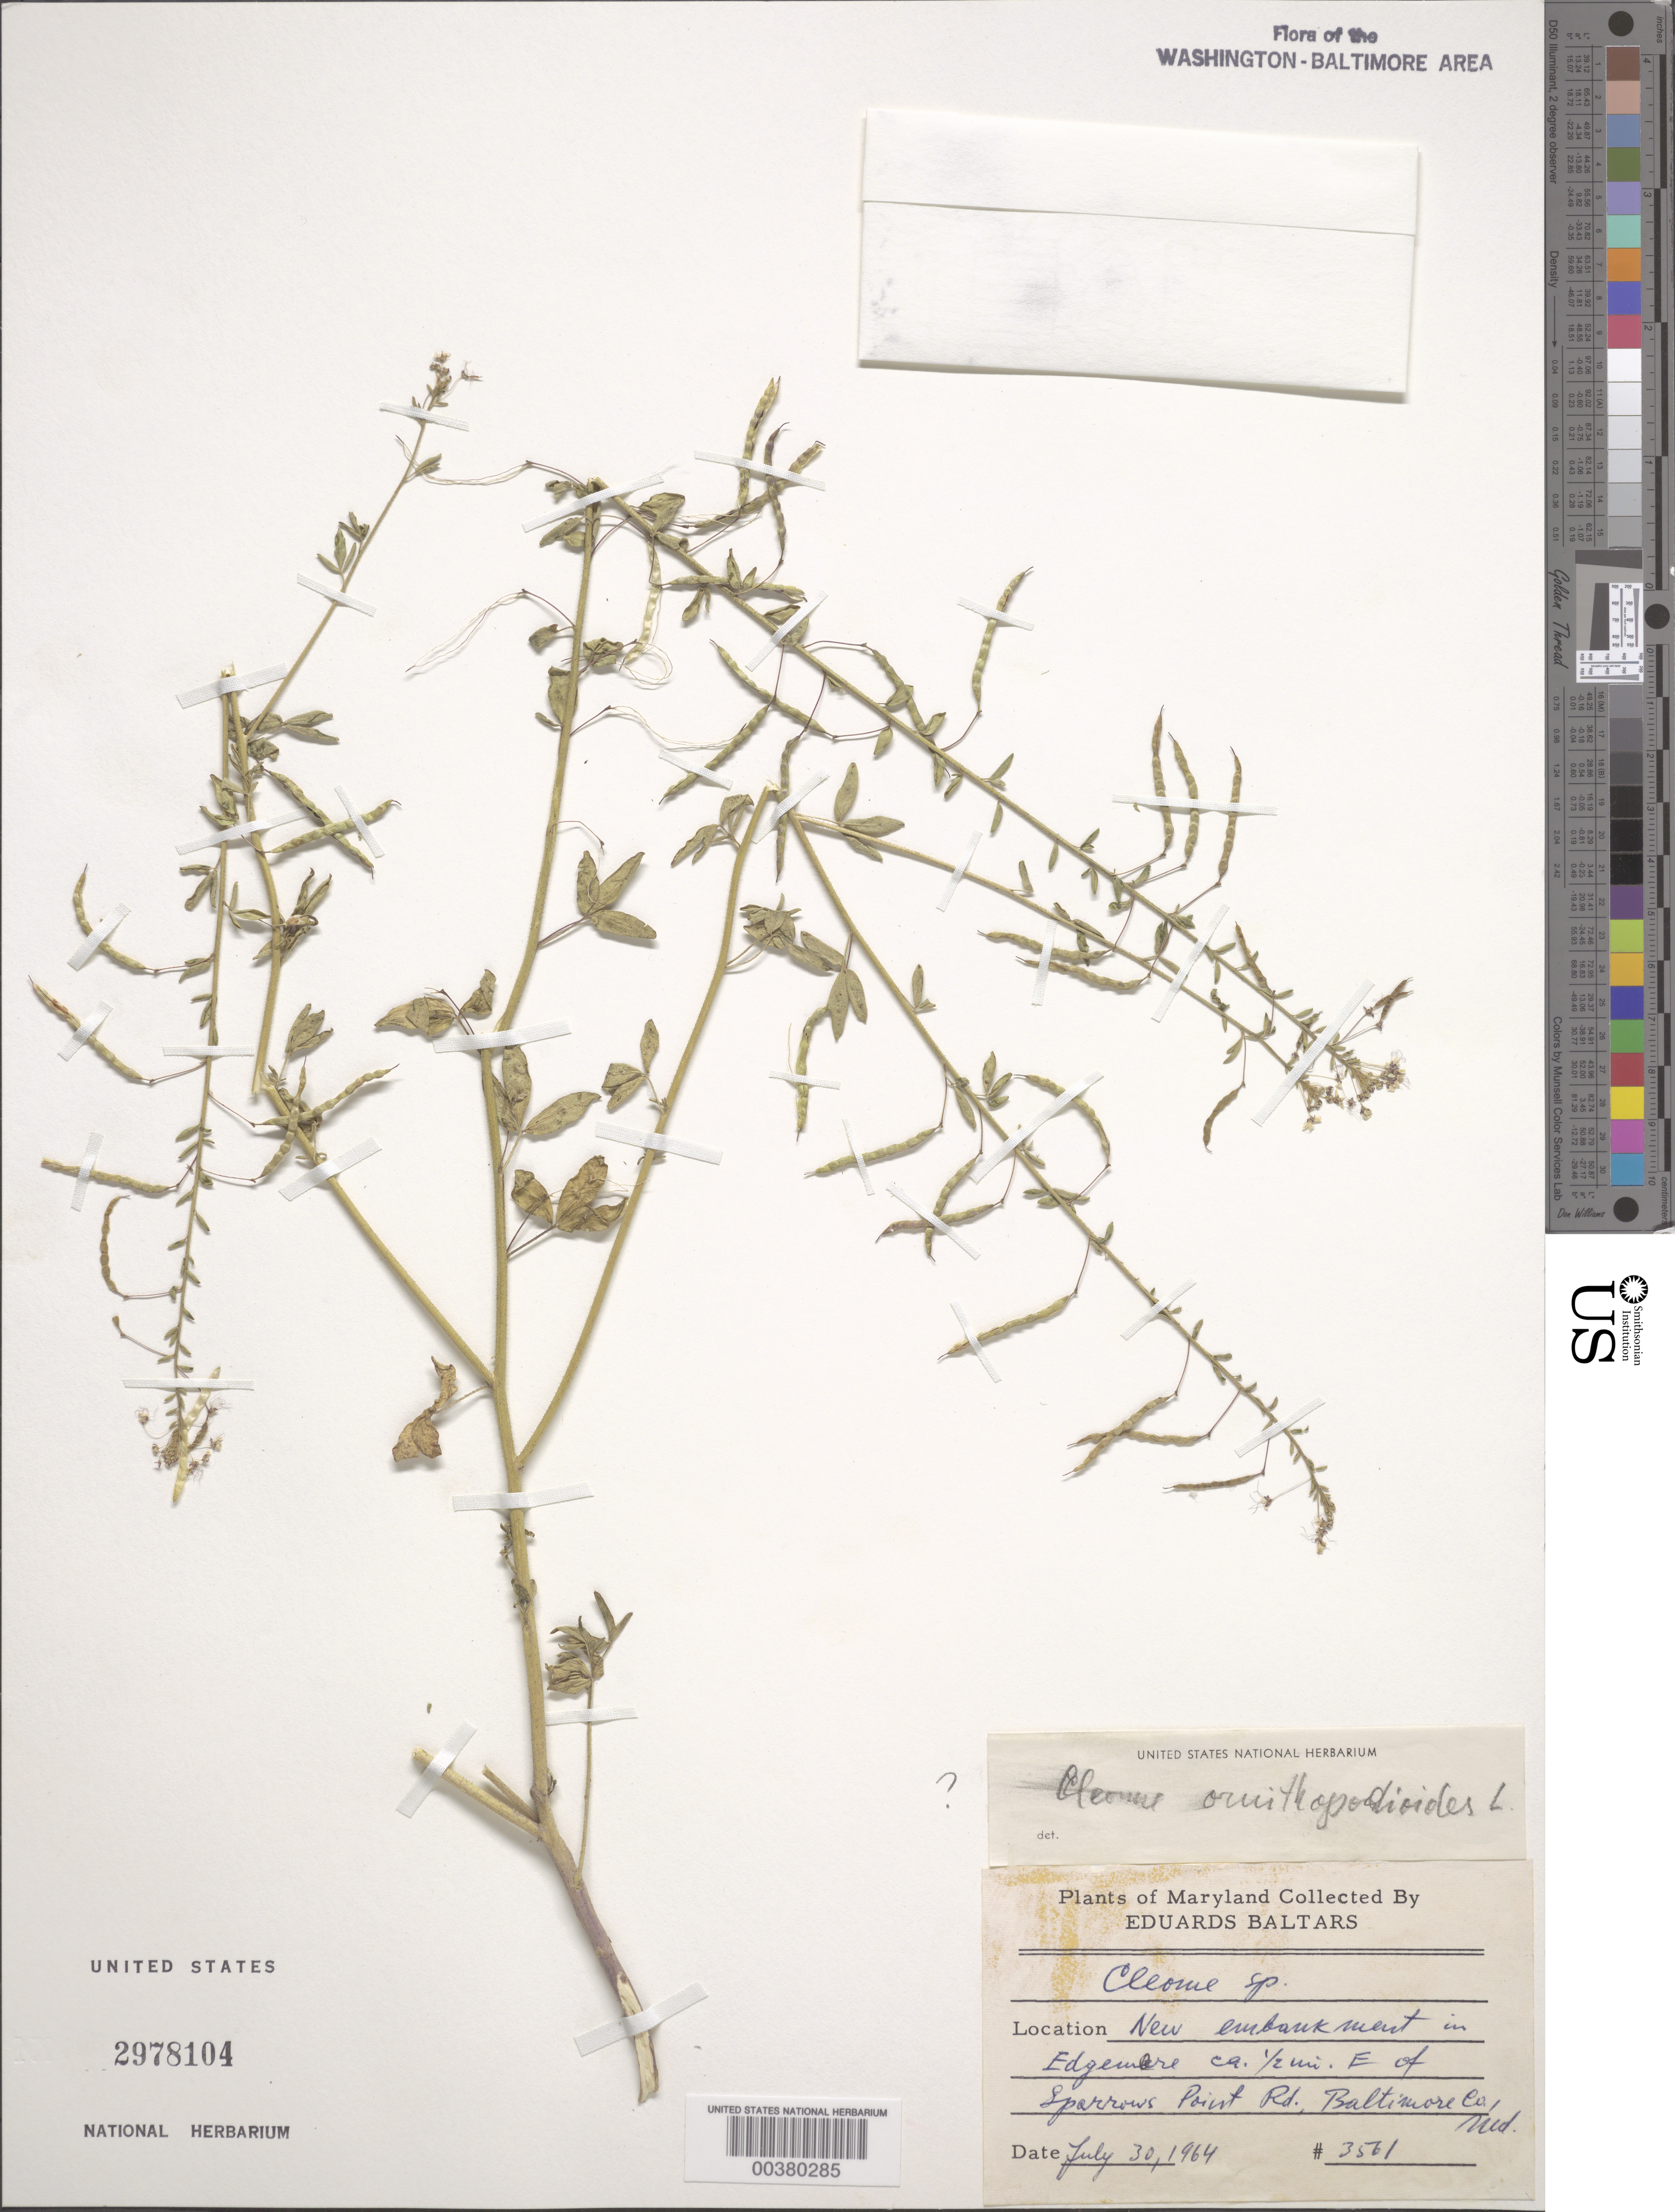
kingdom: Plantae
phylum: Tracheophyta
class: Magnoliopsida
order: Brassicales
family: Cleomaceae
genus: Cleome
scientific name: Cleome ornithopodioides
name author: L.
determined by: Iltis, H.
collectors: E. Baltars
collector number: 3561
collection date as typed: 30 Jul 1964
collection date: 1964-07-30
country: United States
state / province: Maryland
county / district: Baltimore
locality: Edgemere, east of Sparrows Point Road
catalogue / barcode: US 2978104